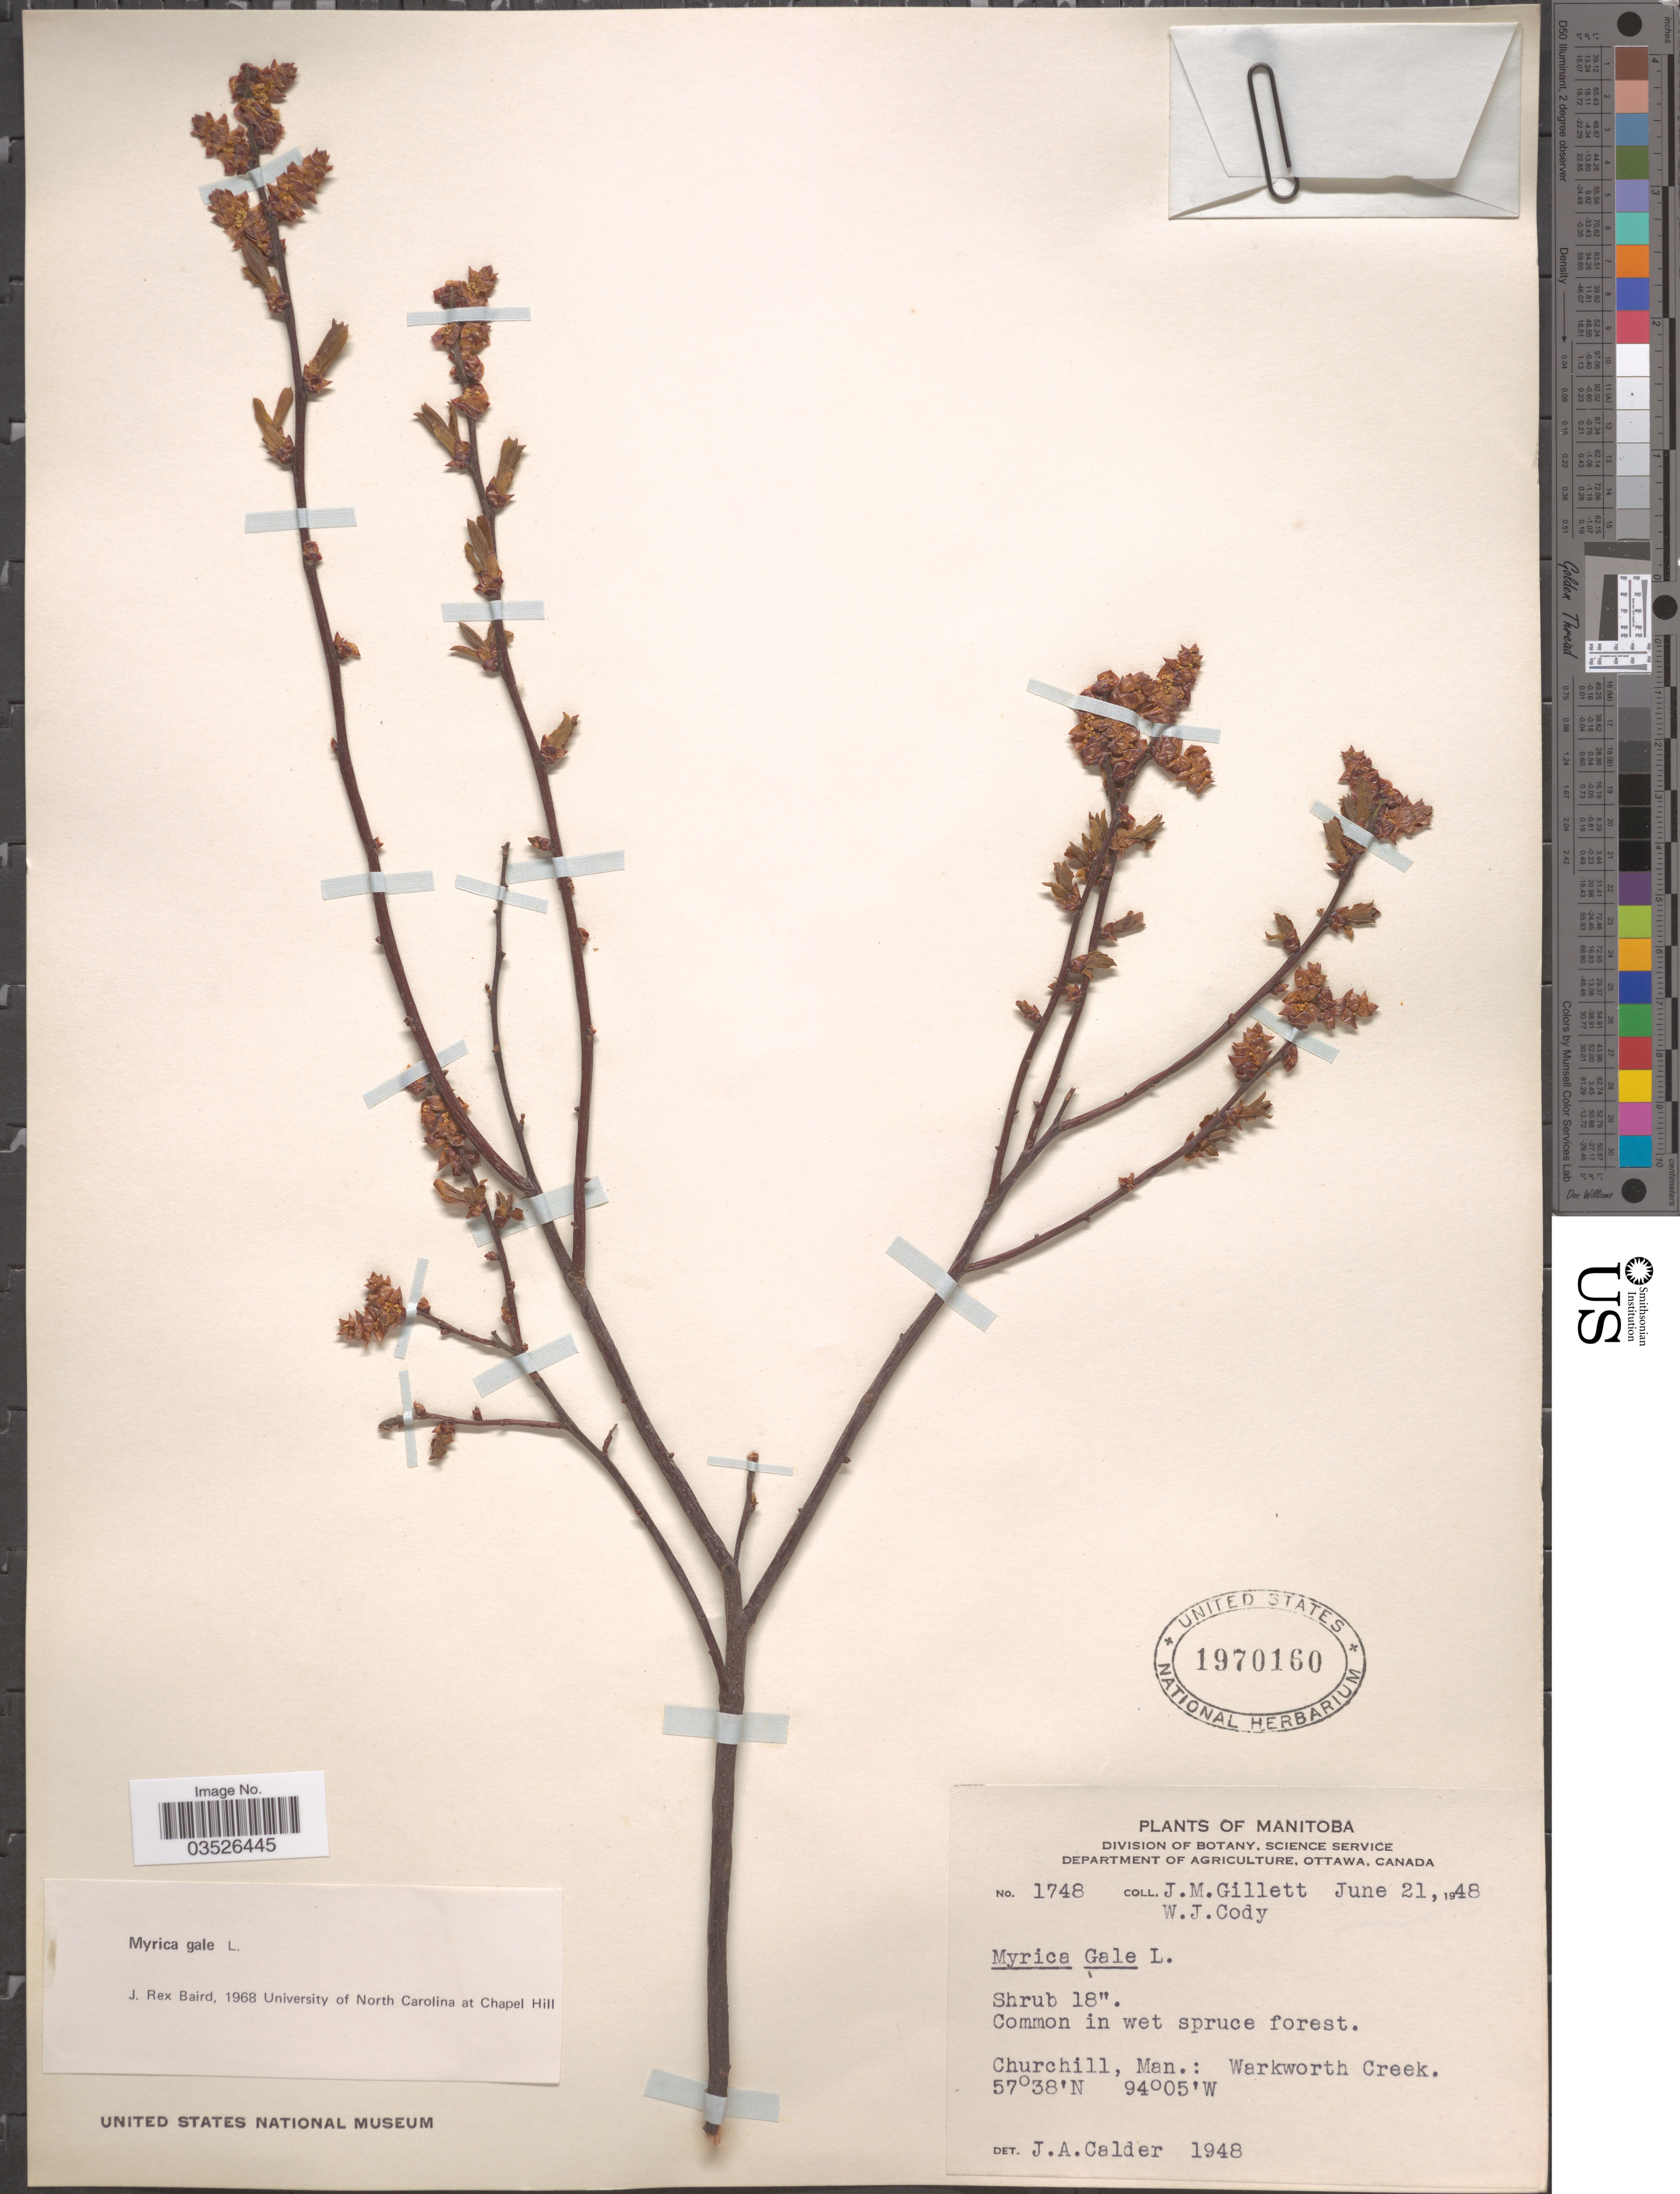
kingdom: Plantae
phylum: Tracheophyta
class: Magnoliopsida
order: Fagales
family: Myricaceae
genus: Myrica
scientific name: Myrica gale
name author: L.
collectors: J. M. Gillett & W. Cody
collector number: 1748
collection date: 1948-06-21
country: Canada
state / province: Manitoba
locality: Churchill, Man.: Warkworth Creek.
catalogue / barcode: US 1970160